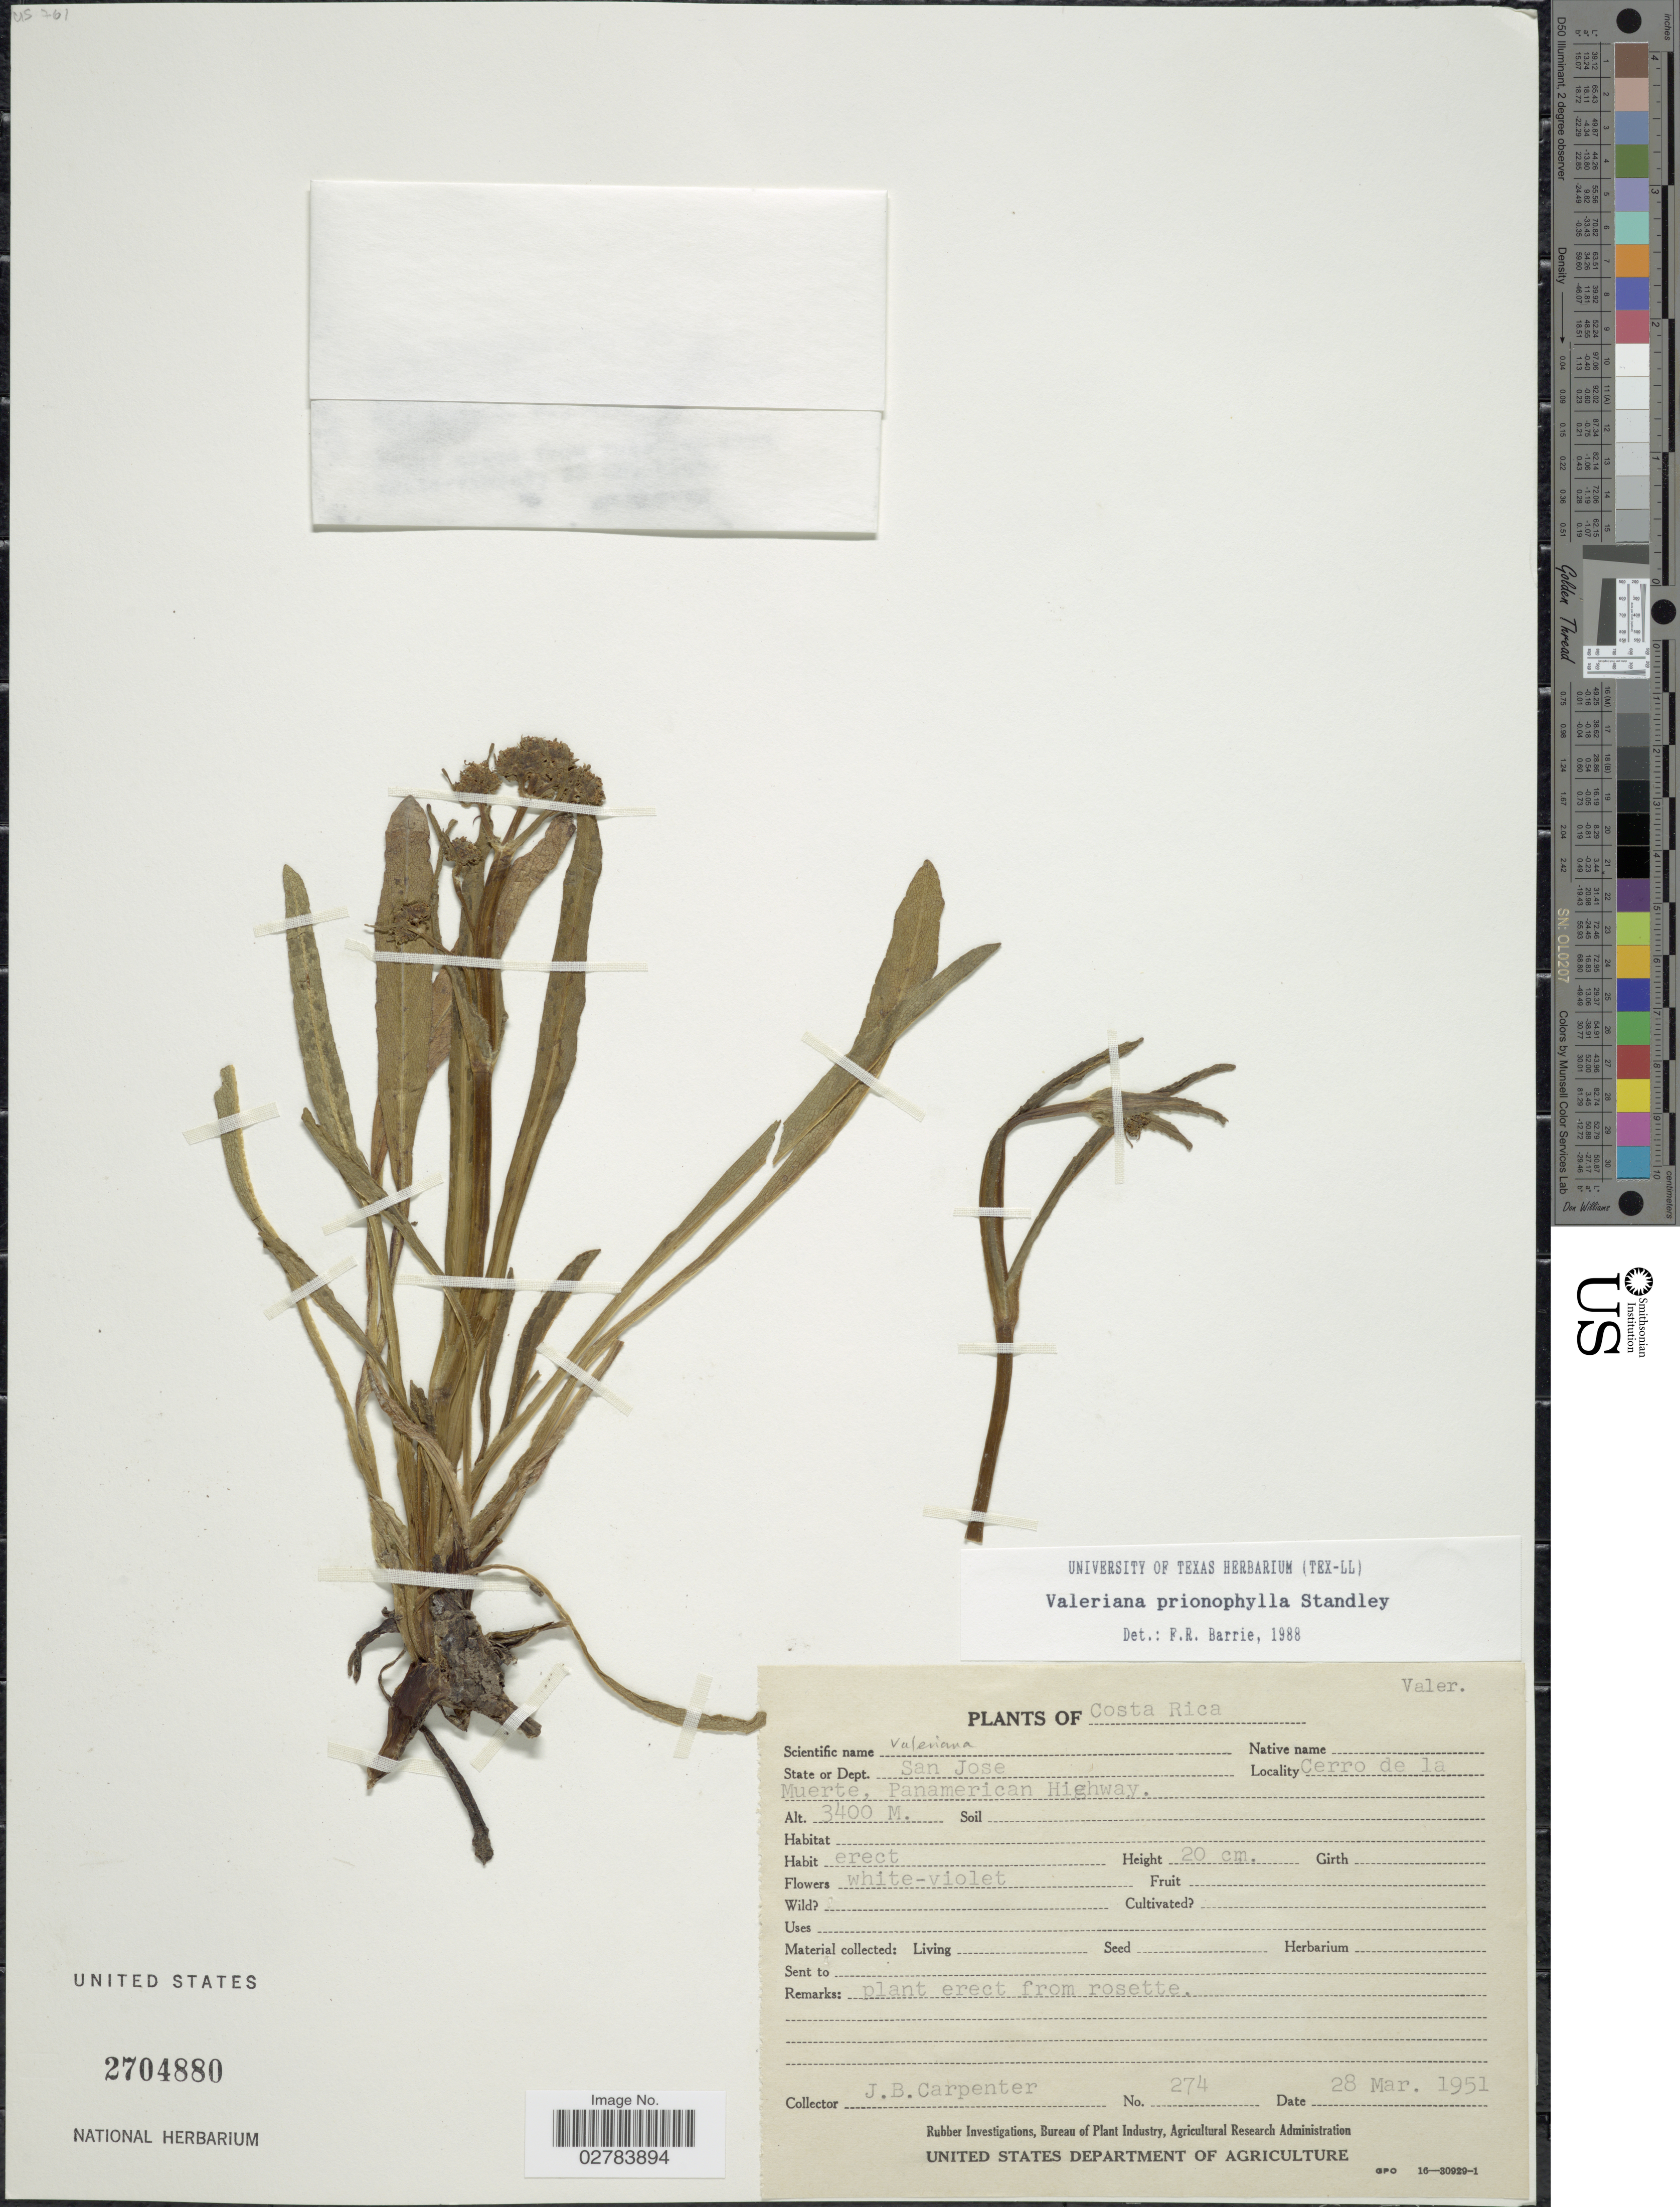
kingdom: Plantae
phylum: Tracheophyta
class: Magnoliopsida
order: Dipsacales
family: Caprifoliaceae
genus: Valeriana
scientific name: Valeriana prionophylla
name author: Standl.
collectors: J. Carpenter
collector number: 274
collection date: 1951-03-28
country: Costa Rica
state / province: San José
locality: Cerro de la Muerte, Panamerican Highway.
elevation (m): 3400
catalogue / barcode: US 2704880